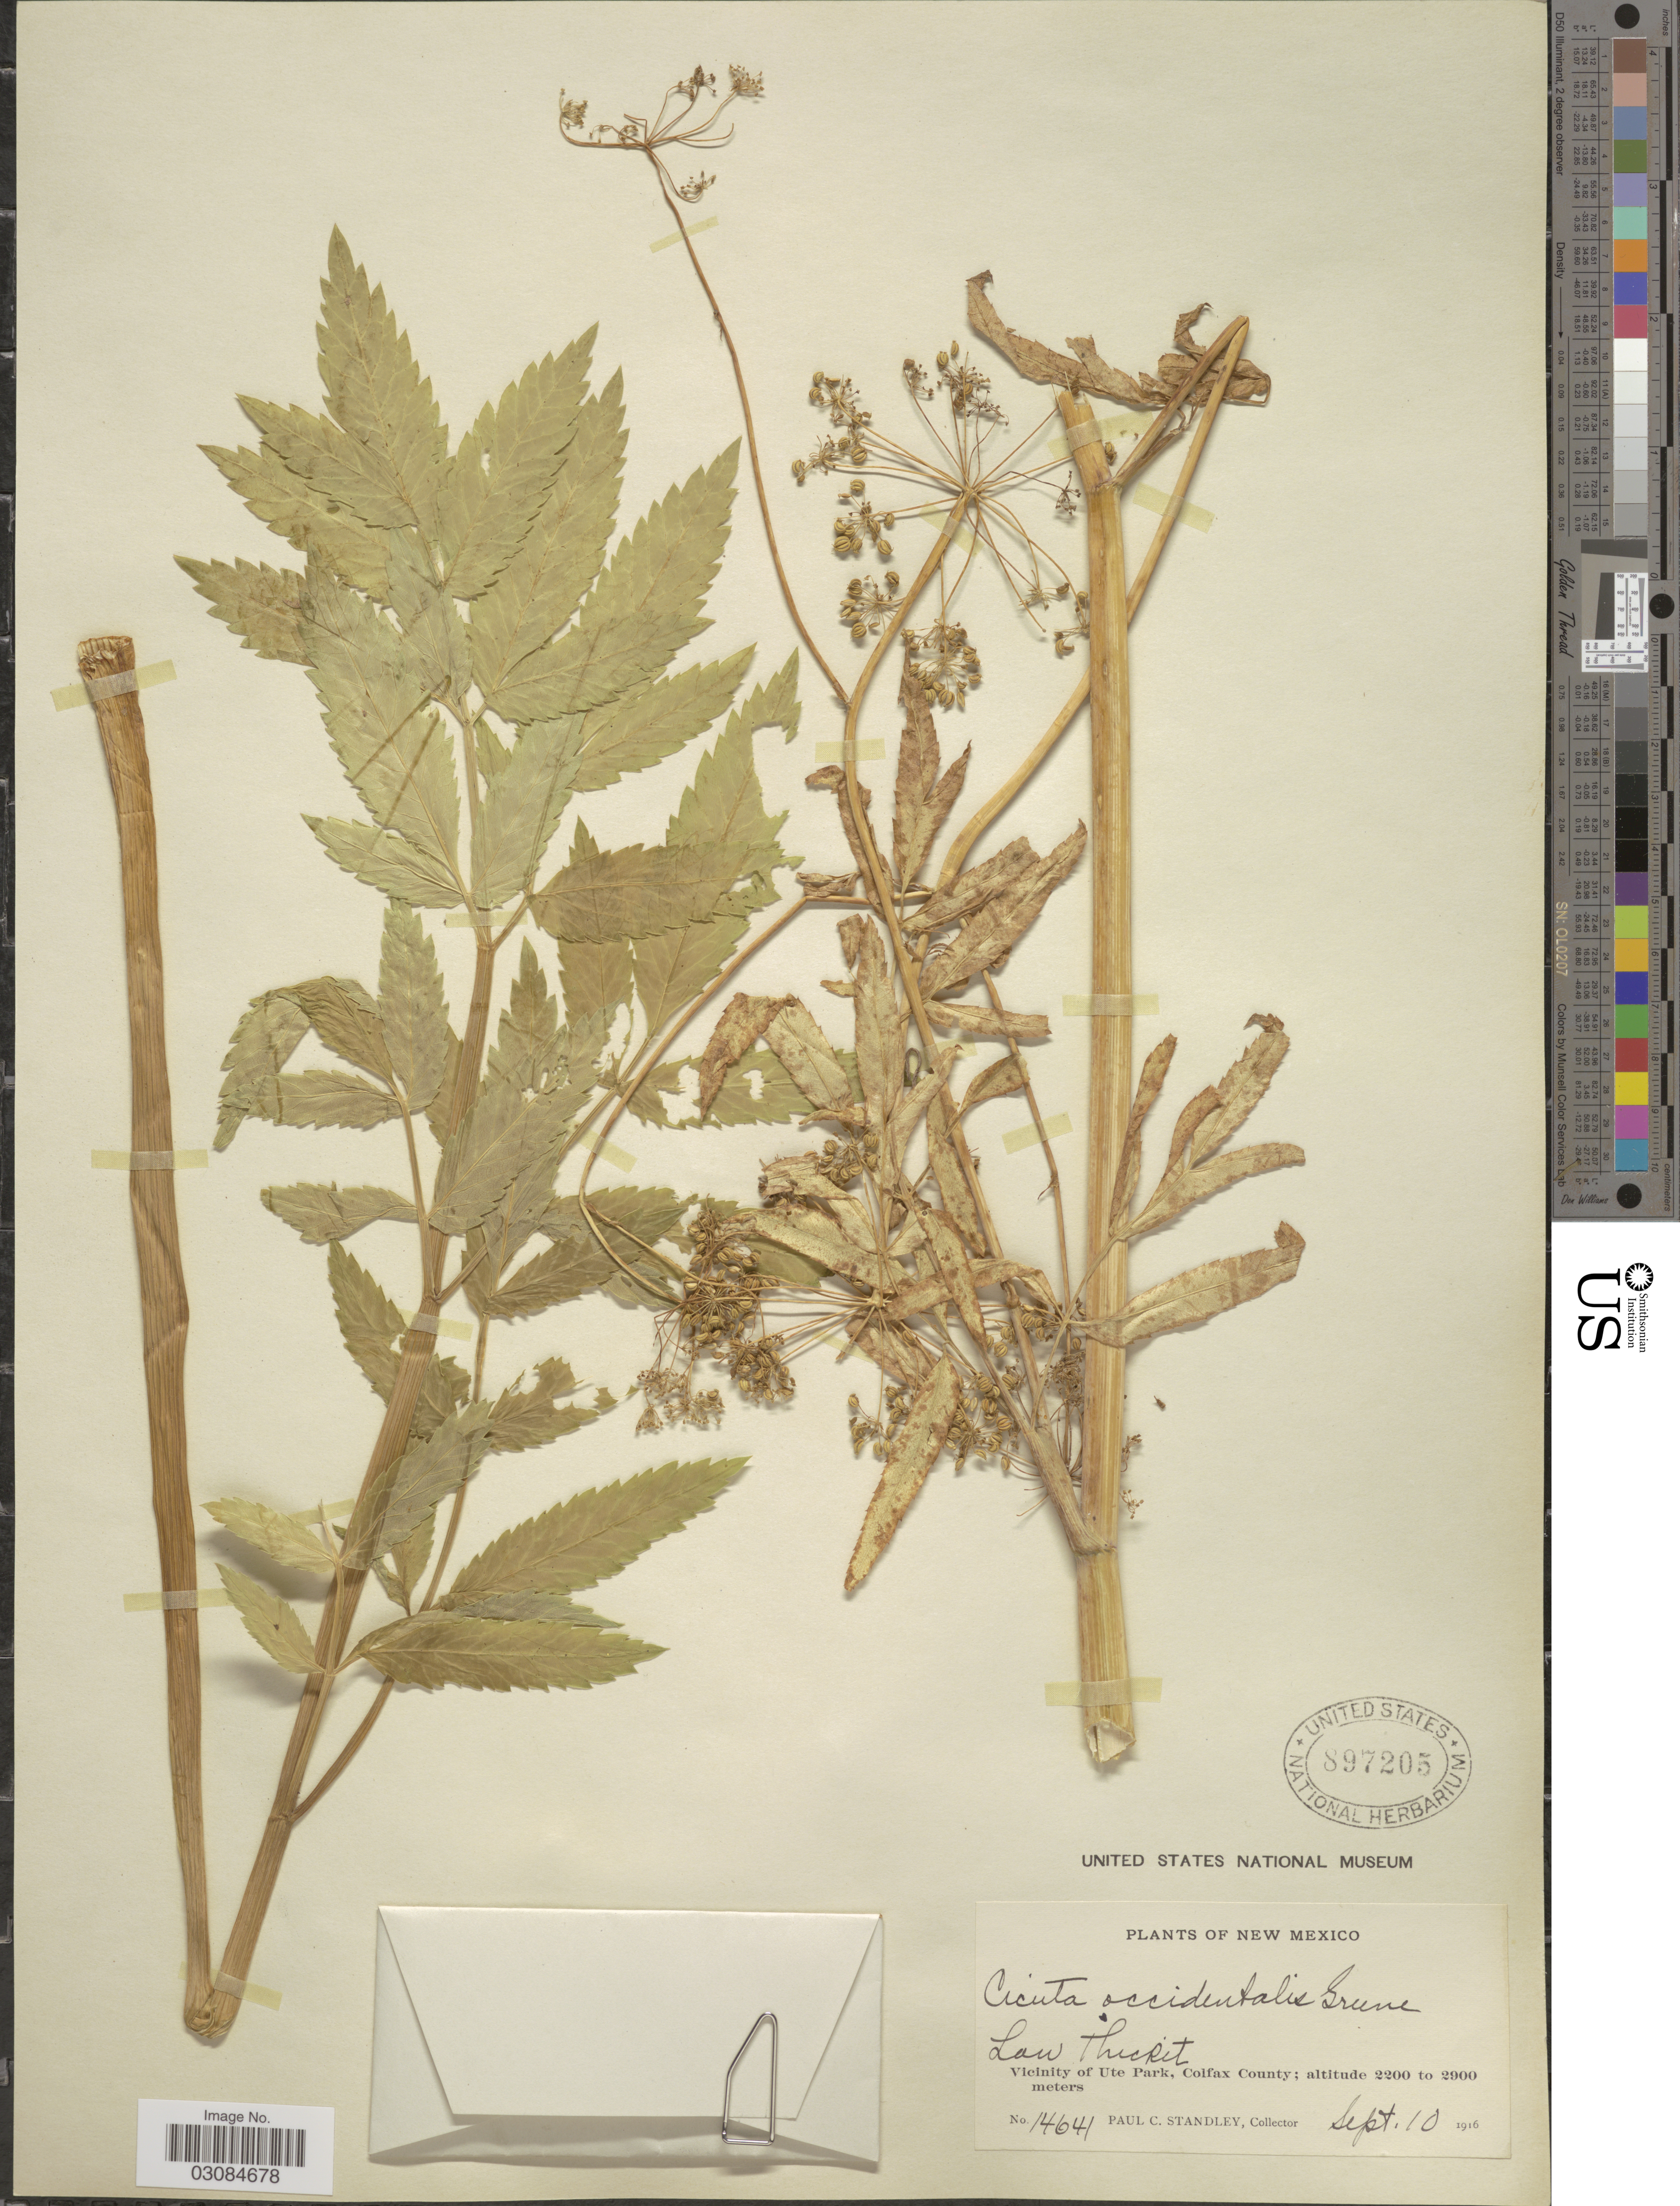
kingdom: Plantae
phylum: Tracheophyta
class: Magnoliopsida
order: Apiales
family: Apiaceae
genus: Cicuta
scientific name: Cicuta occidentalis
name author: Greene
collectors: P. C. Standley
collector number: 14641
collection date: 1916-09-10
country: United States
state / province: New Mexico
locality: Vicinity of Ute Park, Colfax County.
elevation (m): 2200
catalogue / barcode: US 897205